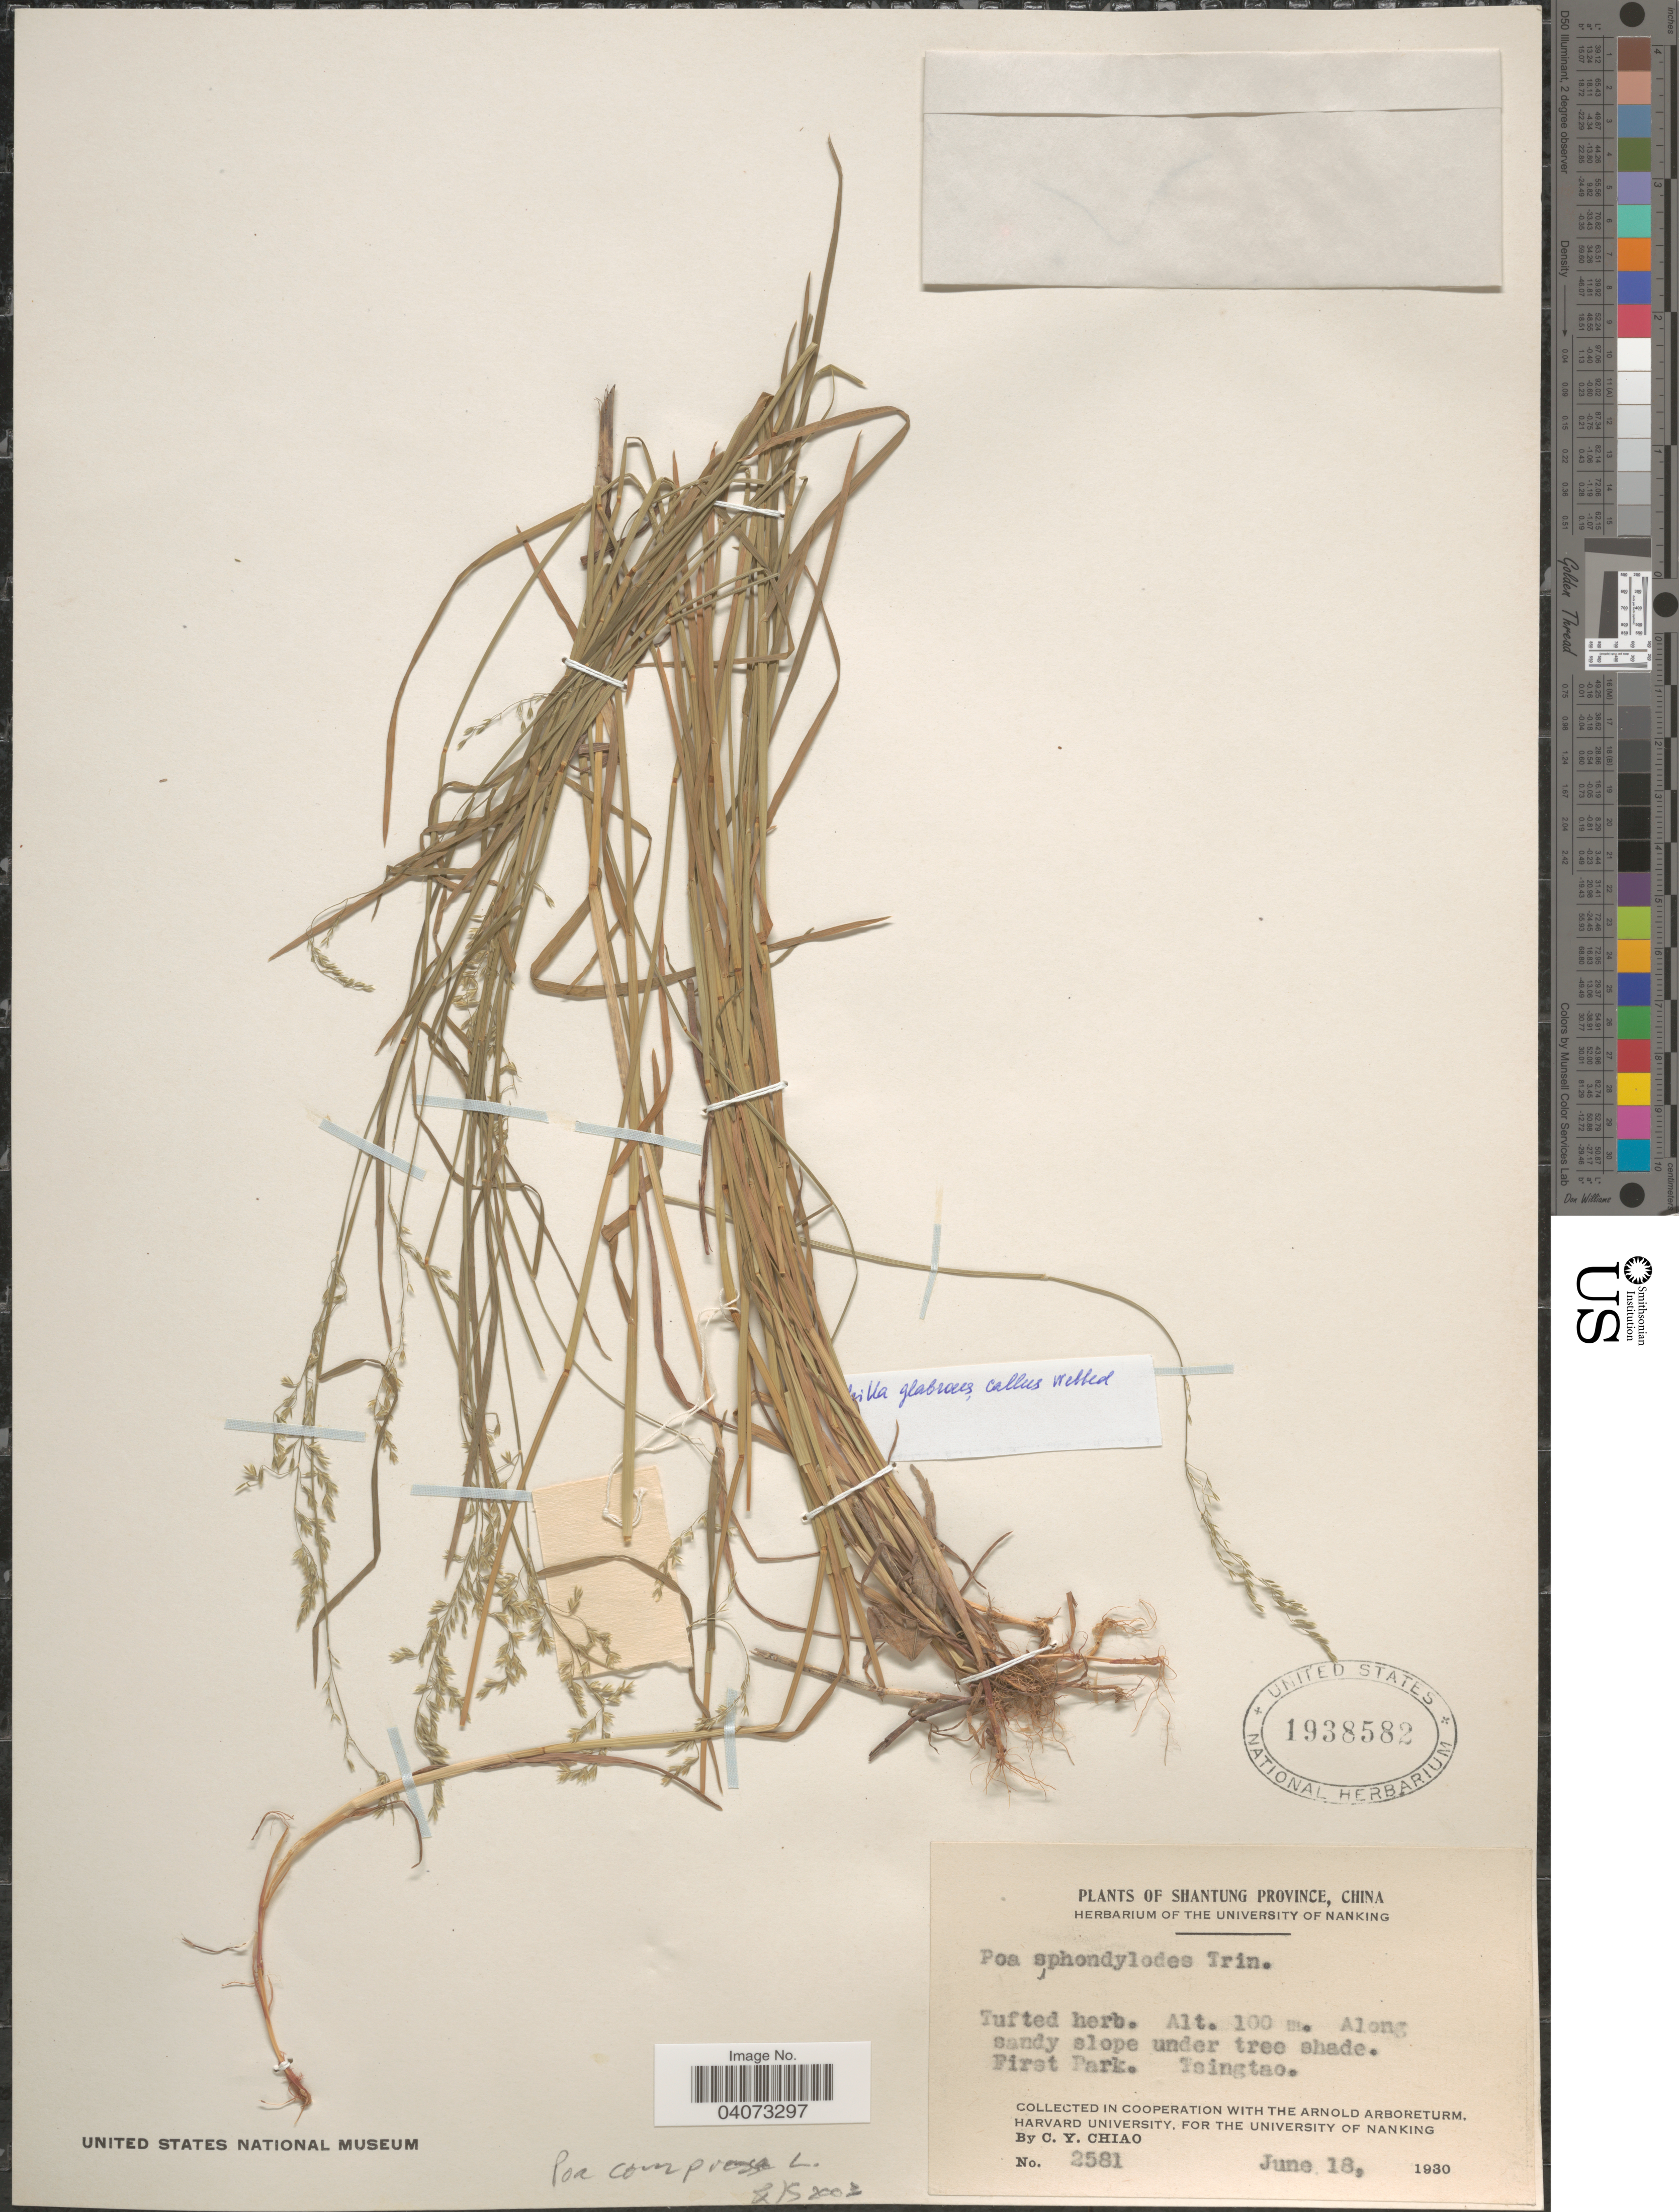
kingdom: Plantae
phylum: Tracheophyta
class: Liliopsida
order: Poales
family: Poaceae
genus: Poa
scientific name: Poa compressa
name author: L.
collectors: C. Y. Chiao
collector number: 2581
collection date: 1930-06-18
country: China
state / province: Shandong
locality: Shantung Province. First Park. Tsingtao.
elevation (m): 100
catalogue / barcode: US 1938582